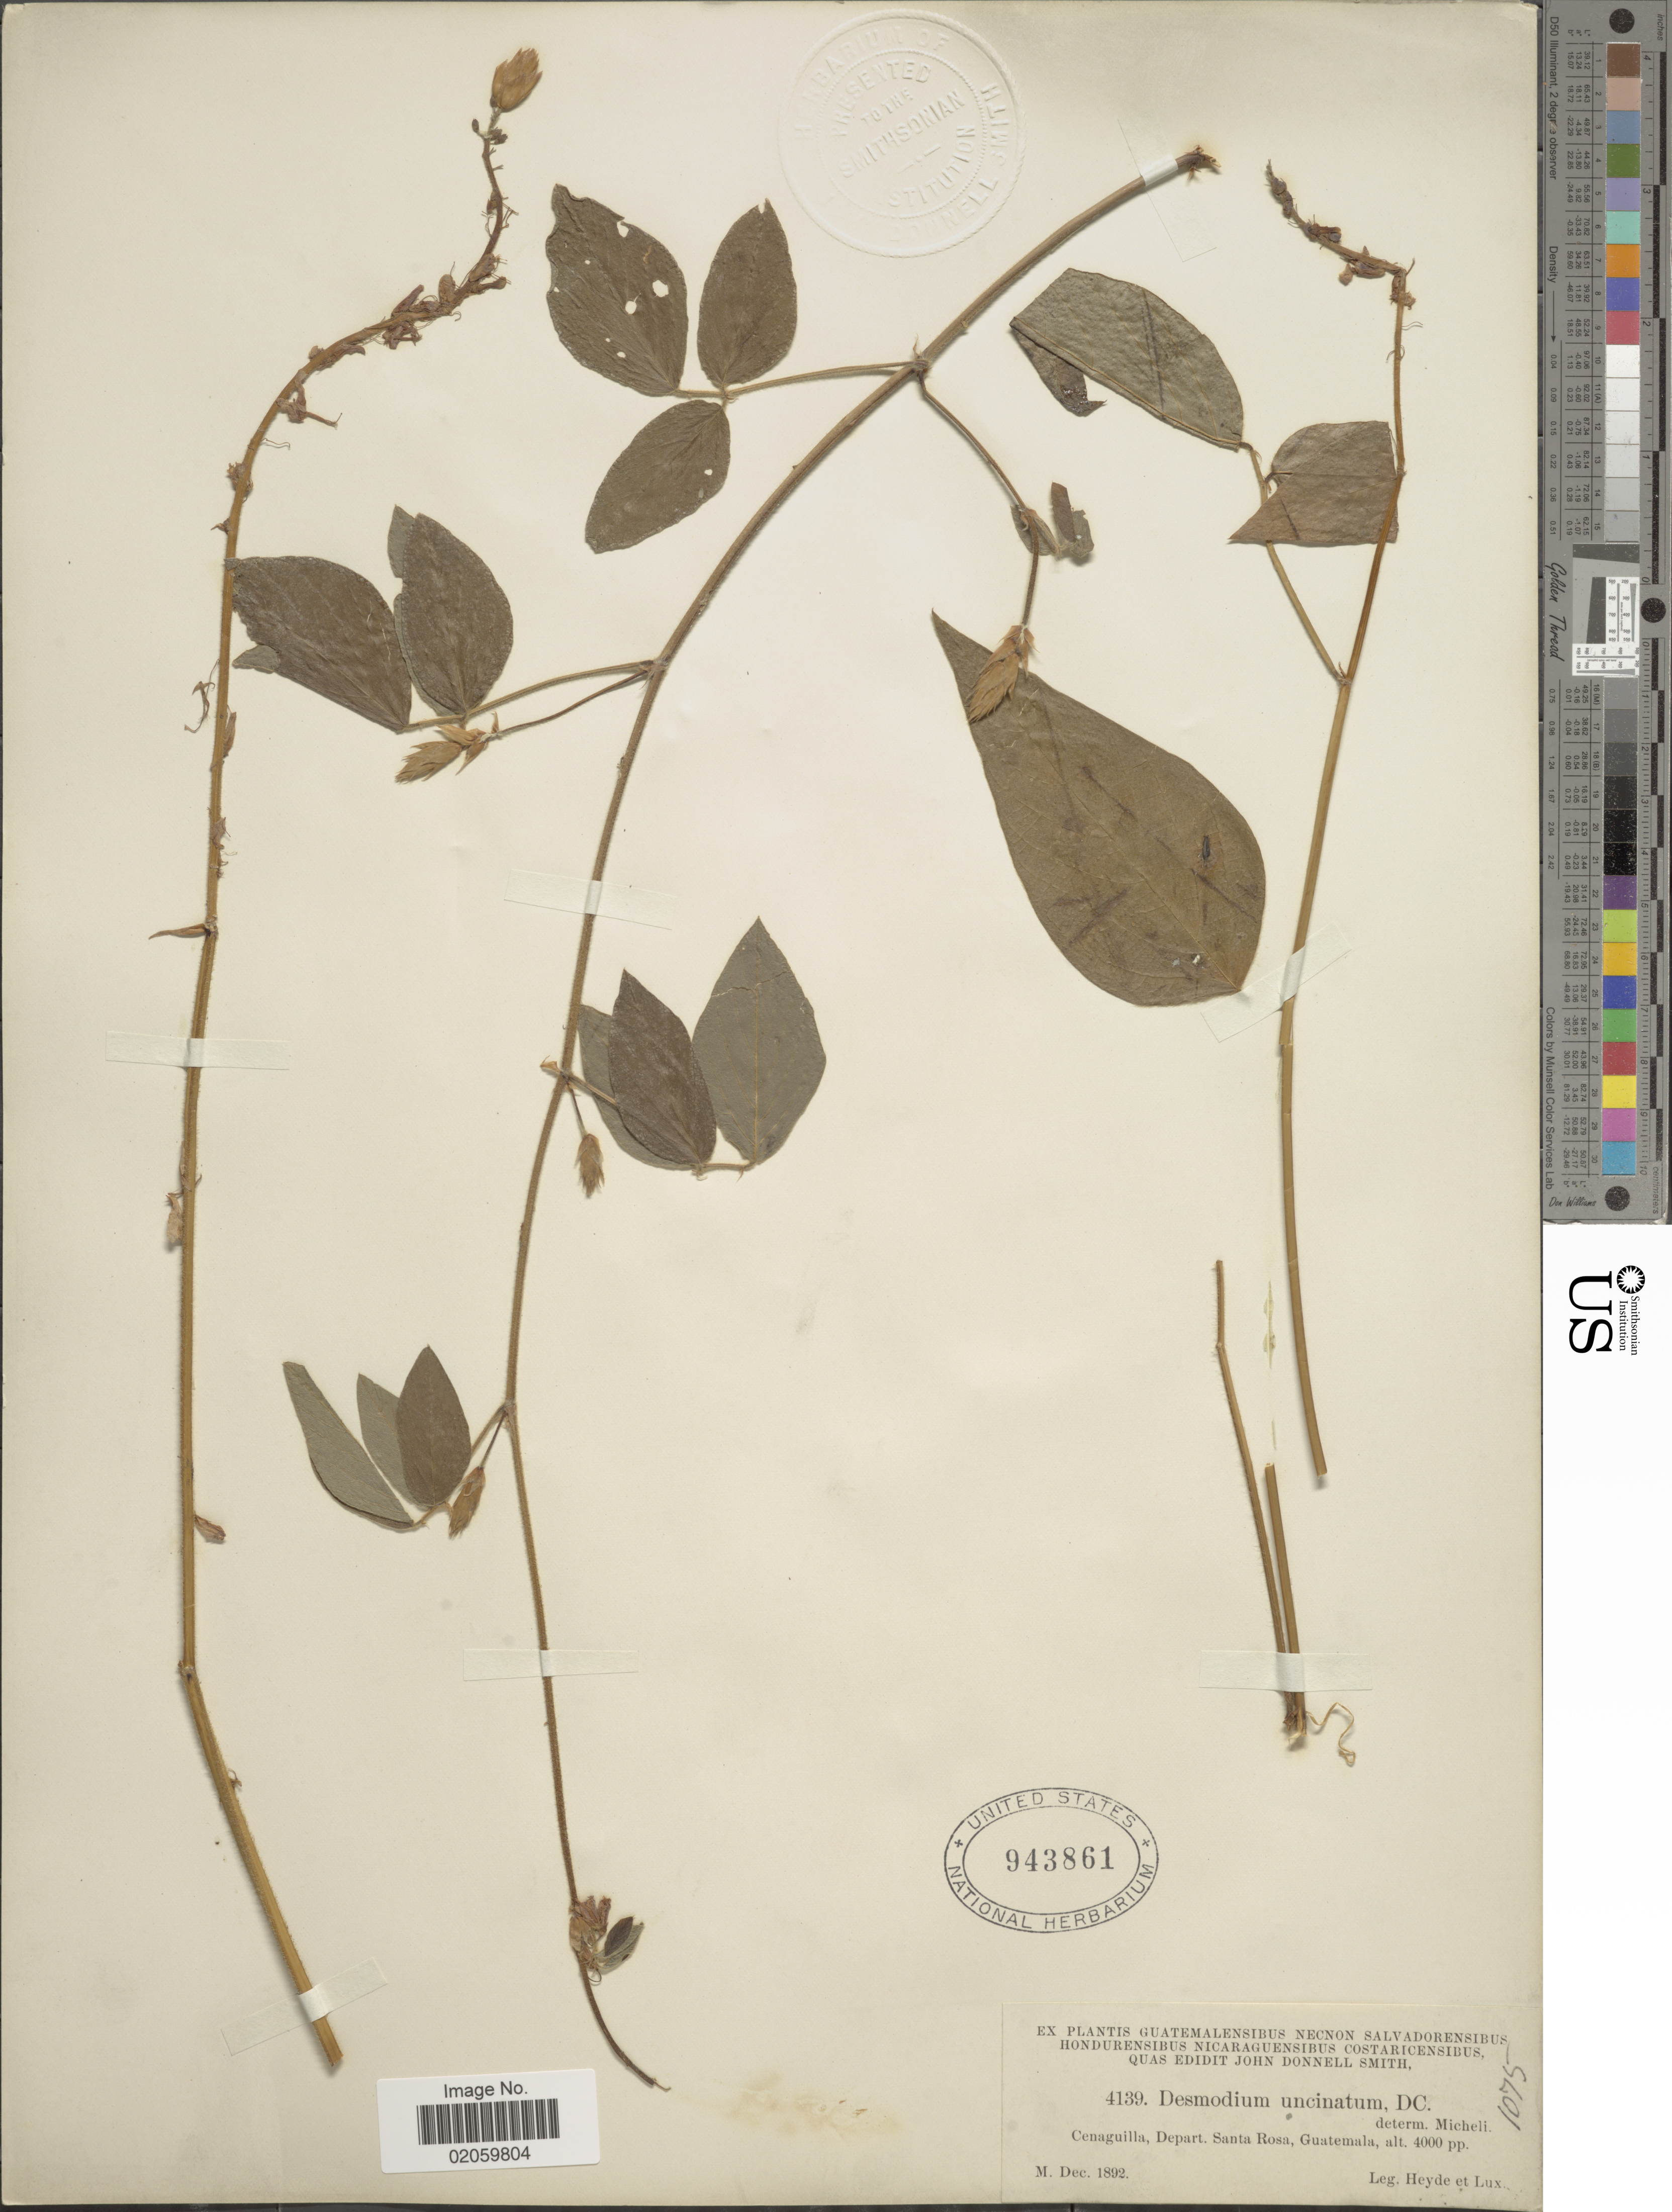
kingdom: Plantae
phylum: Tracheophyta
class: Magnoliopsida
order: Fabales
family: Fabaceae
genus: Desmodium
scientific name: Desmodium intortum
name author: (Mill.) Urb.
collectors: Heyde & Lux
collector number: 4139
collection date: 1892-12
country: Guatemala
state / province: Santa Rosa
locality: Cenaguilla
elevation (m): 1219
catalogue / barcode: US 943861